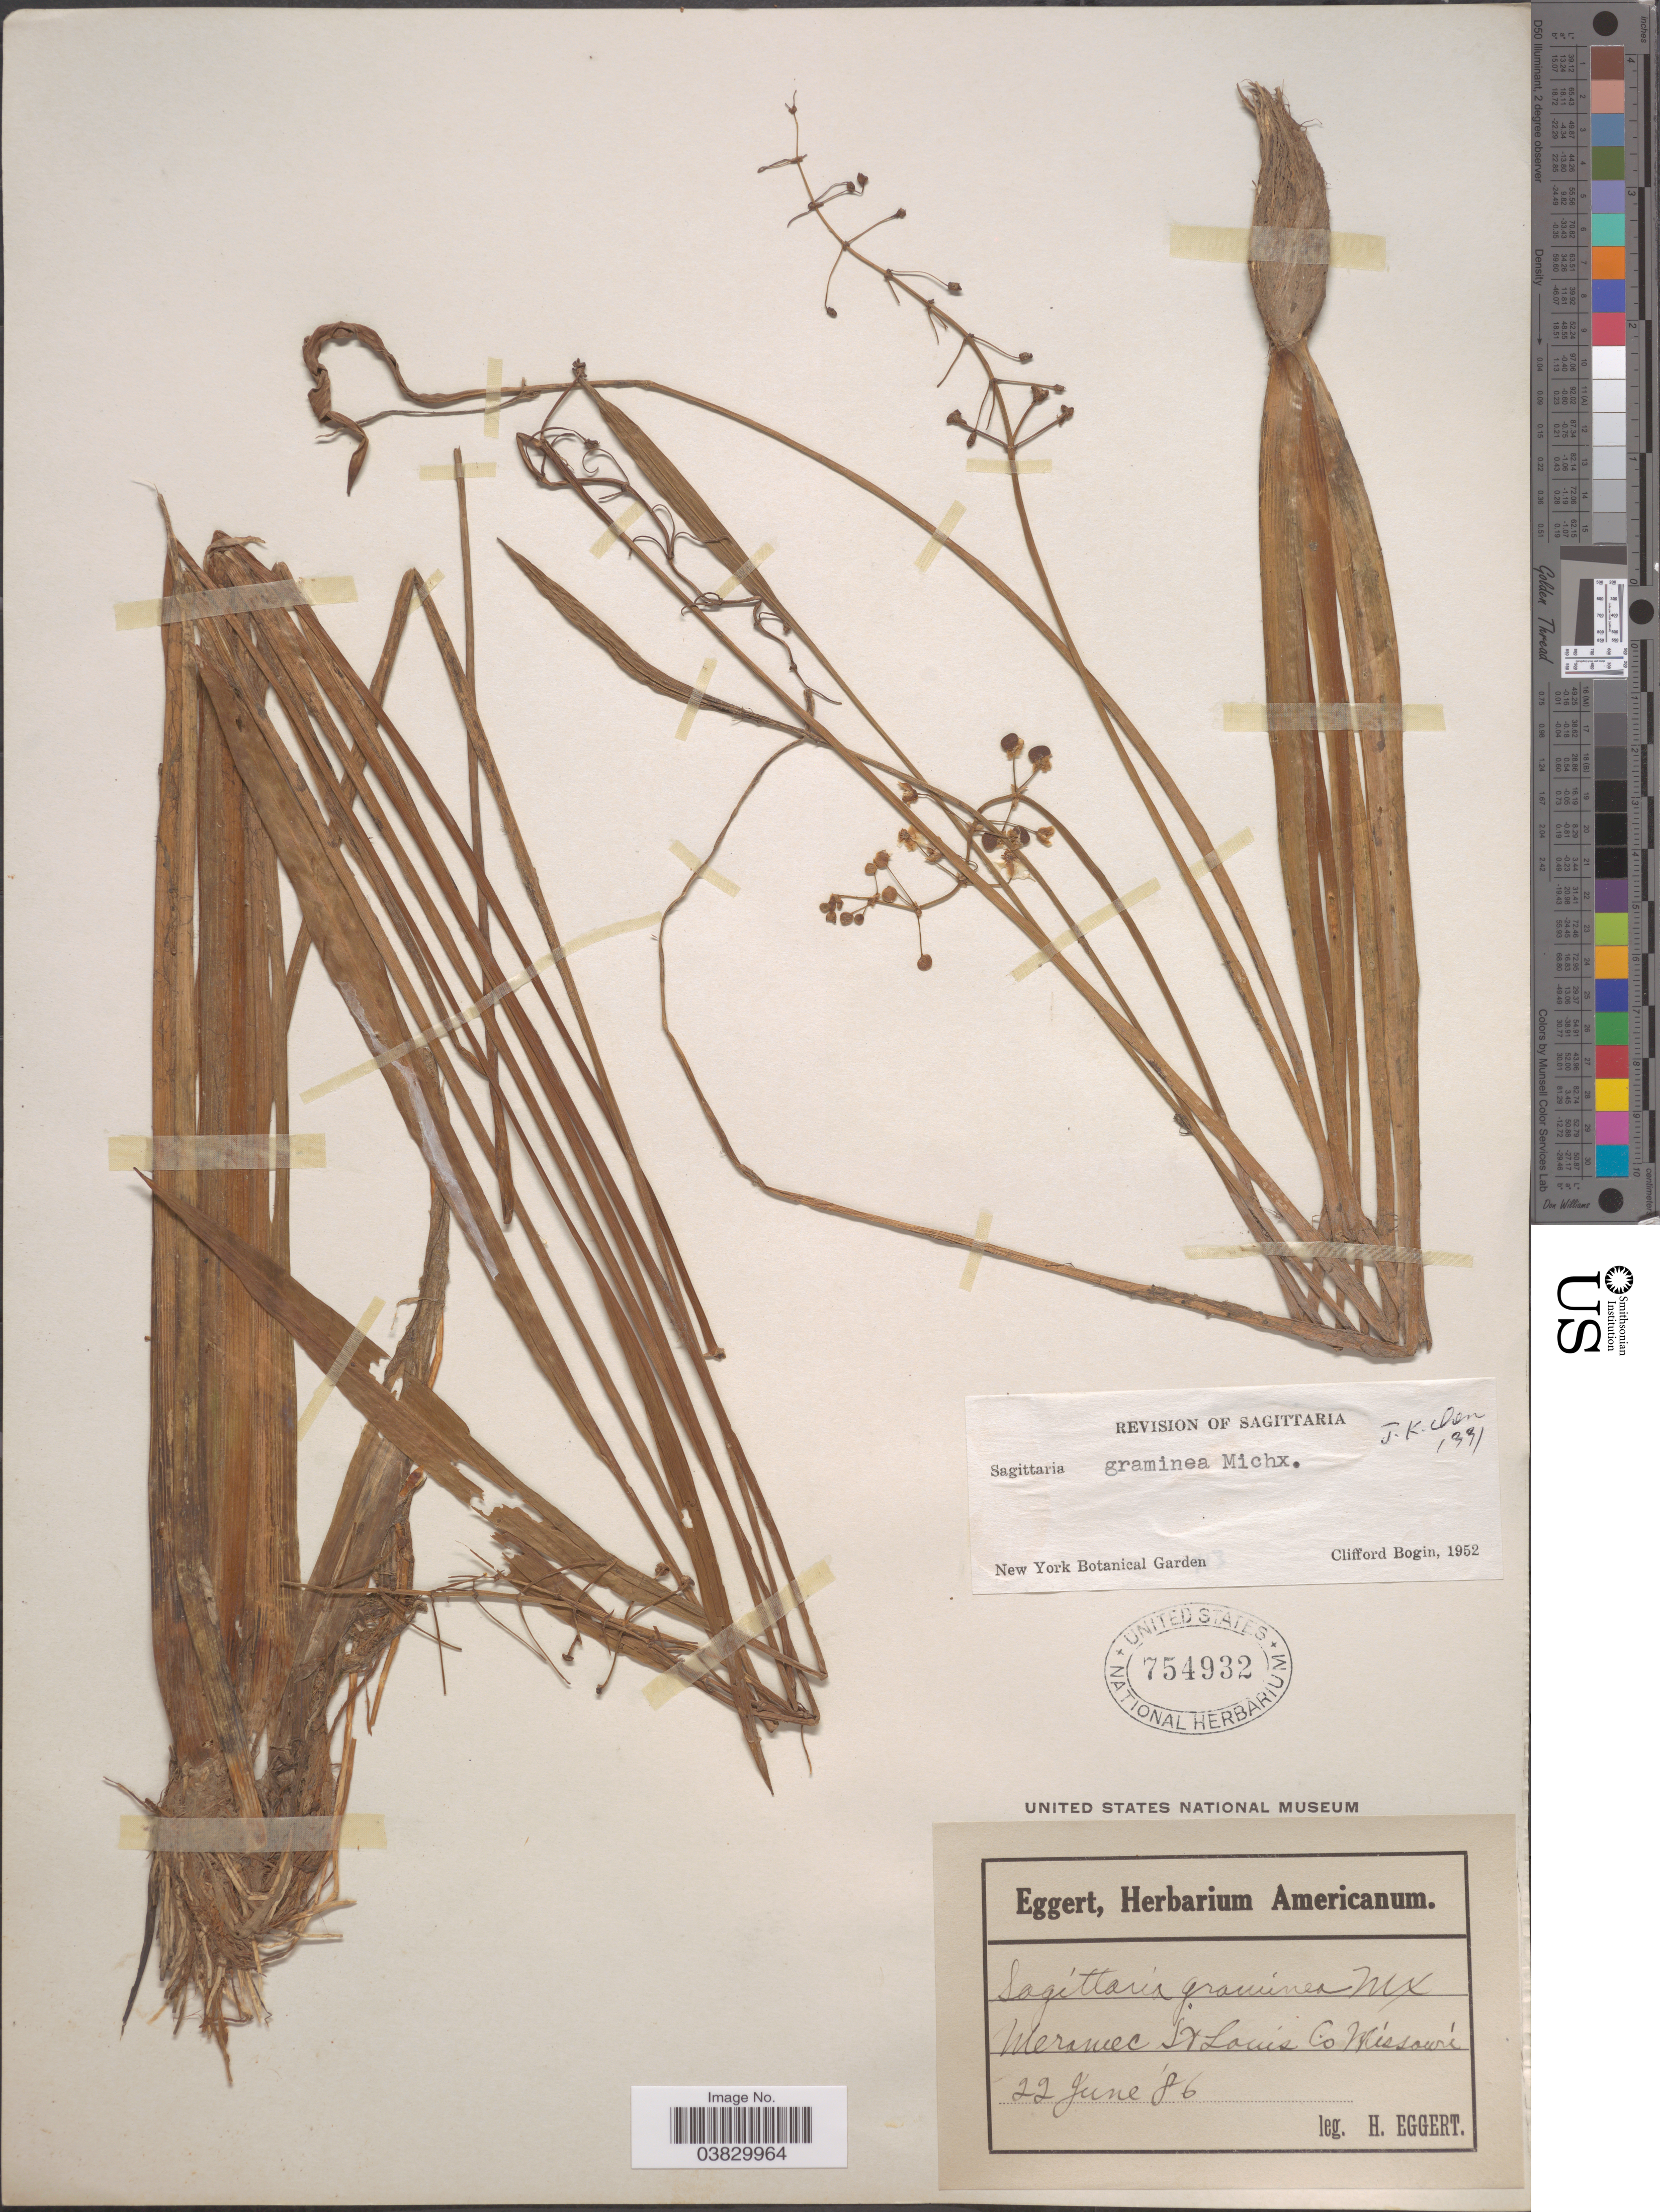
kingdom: Plantae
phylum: Tracheophyta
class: Liliopsida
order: Alismatales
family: Alismataceae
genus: Sagittaria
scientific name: Sagittaria graminea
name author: Michx.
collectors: H. Eggert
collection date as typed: Transcribed d/m/y: 22/6/86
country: United States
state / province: Missouri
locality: Meramec. St. Louis Co.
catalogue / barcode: US 754932